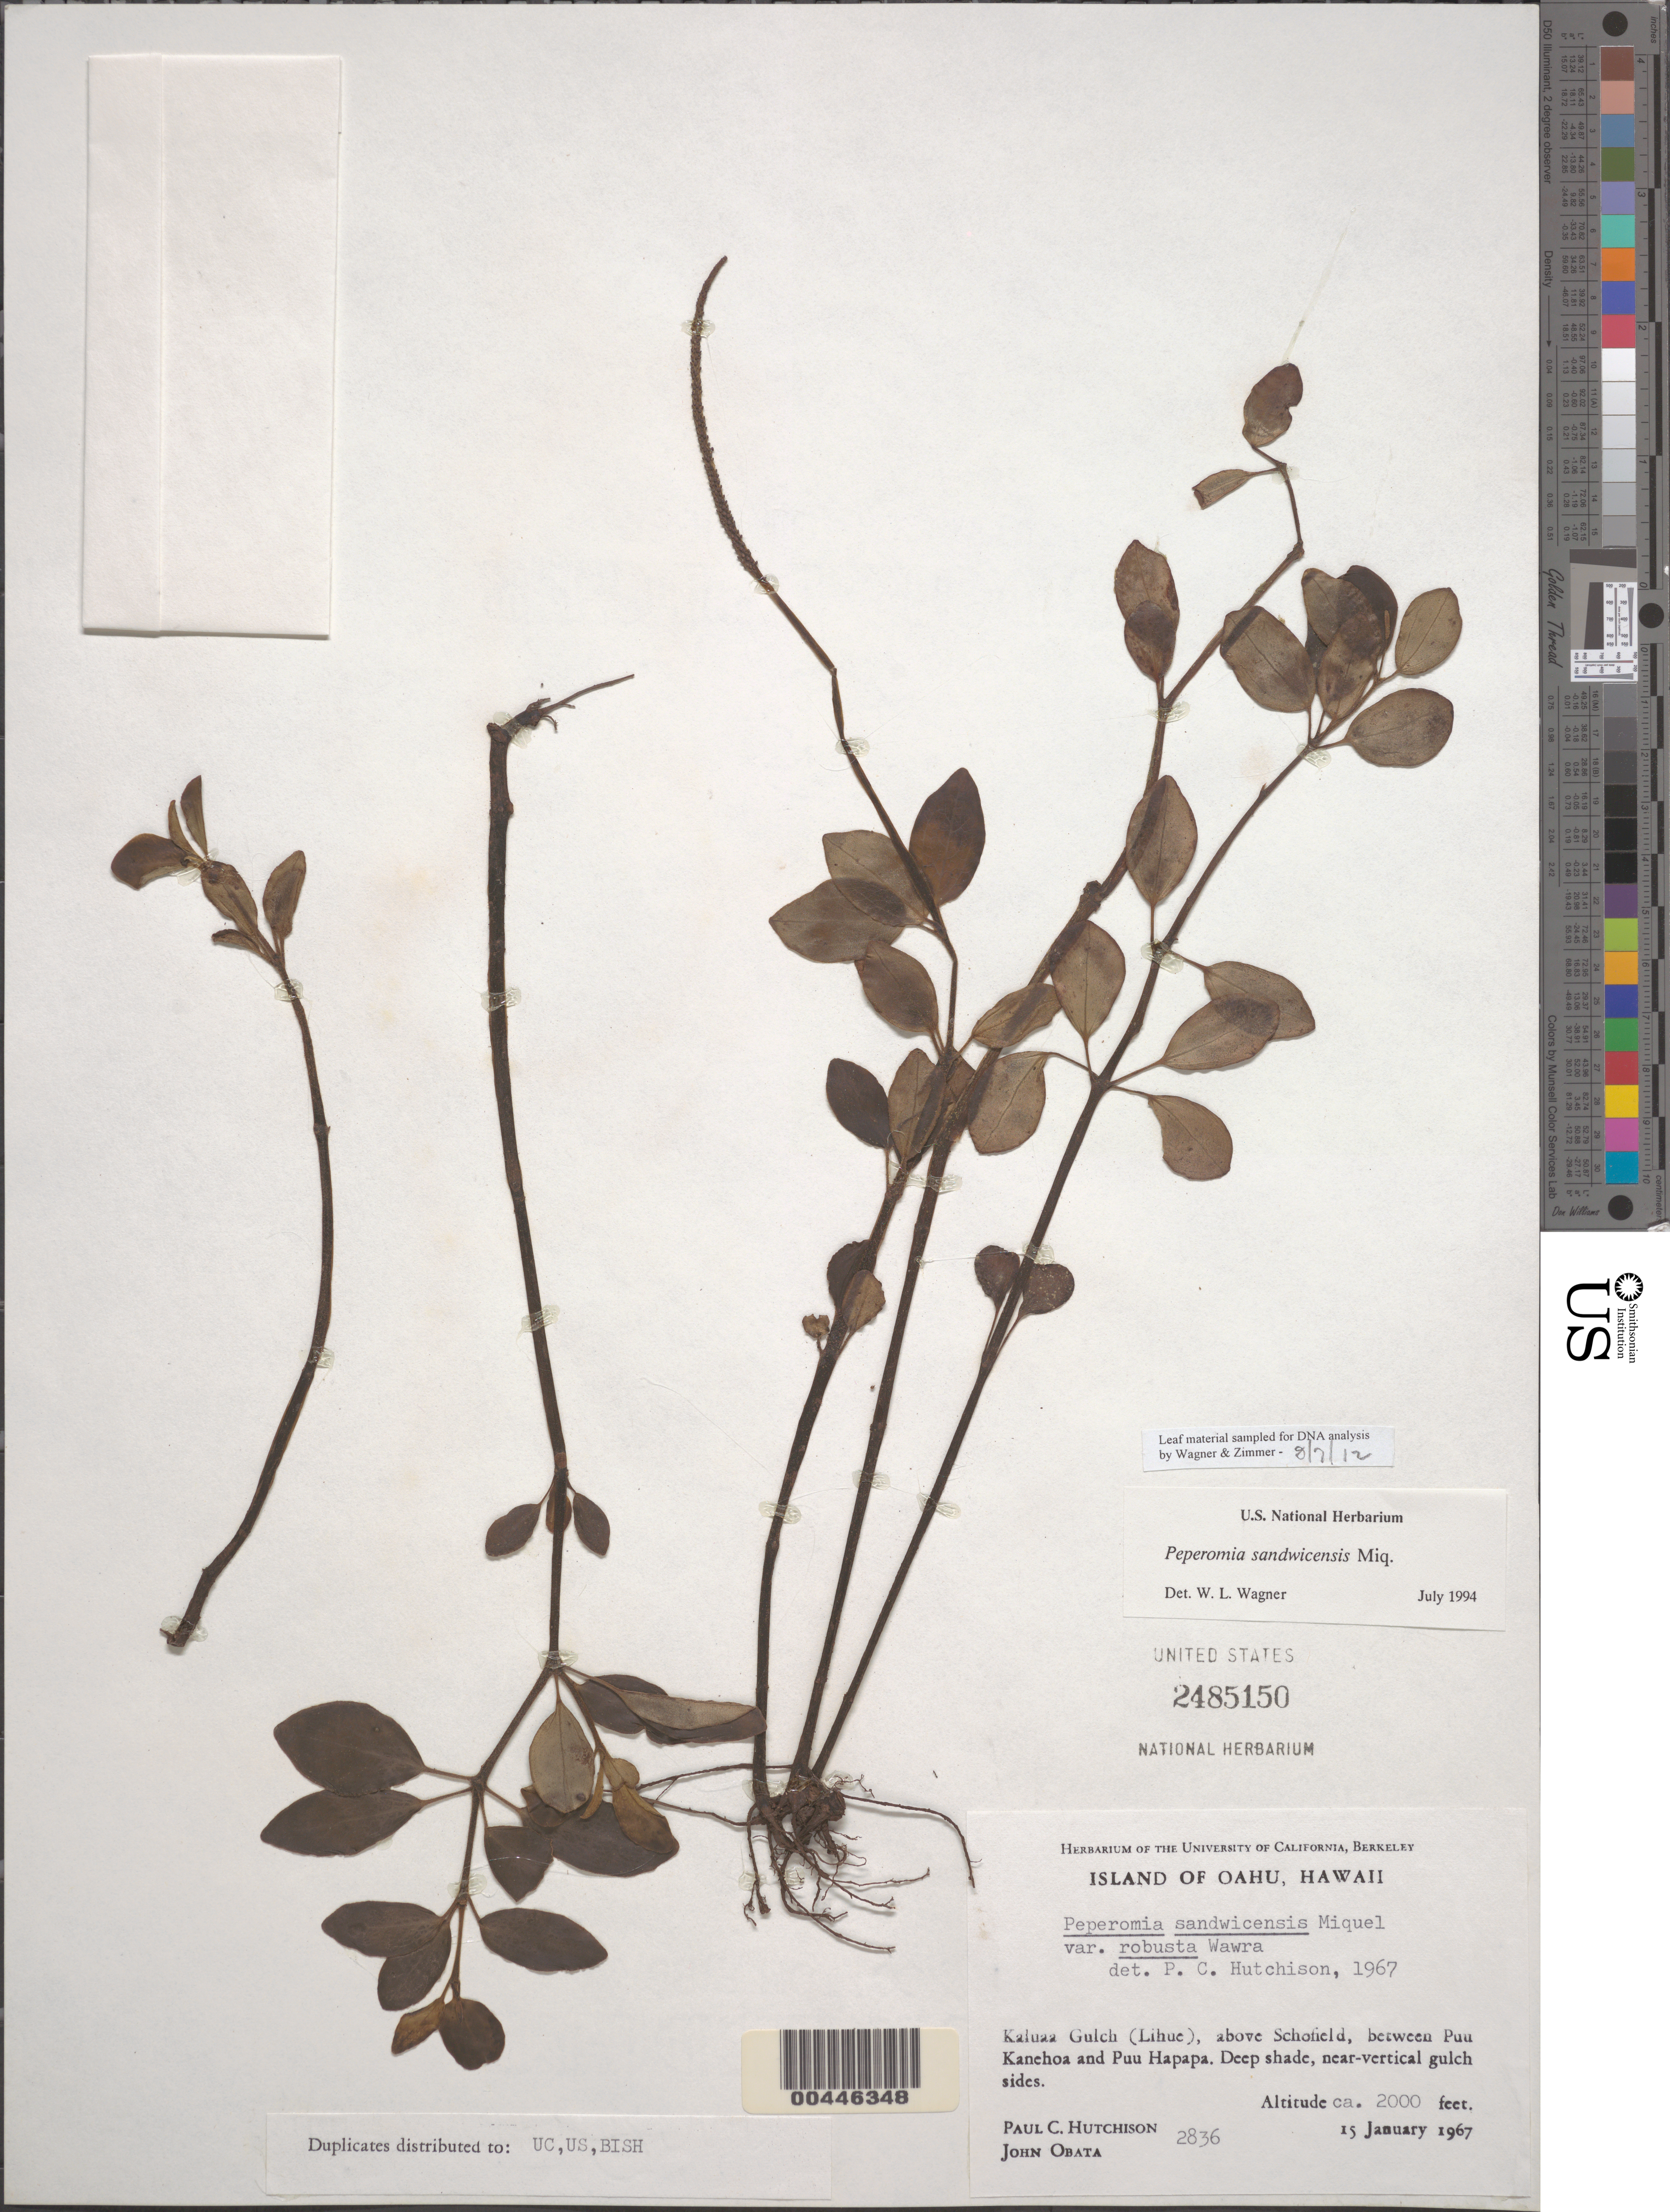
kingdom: Plantae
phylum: Tracheophyta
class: Magnoliopsida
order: Piperales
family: Piperaceae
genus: Peperomia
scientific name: Peperomia sandwicensis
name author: Miq.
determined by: Wagner, W. L., (BOT), Smithsonian Institution - National Museum of Natural History (UNITED STATES)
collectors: P. C. Hutchison & J. Obata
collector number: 2836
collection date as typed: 15 Jan 1967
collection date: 1967-01-15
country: United States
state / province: Hawaii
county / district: Honolulu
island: Oahu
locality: Kaluaa Gulch (Lihue), above Schofield, between Puu Kanehoa and Puu Hapapa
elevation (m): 610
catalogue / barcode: US 2485150